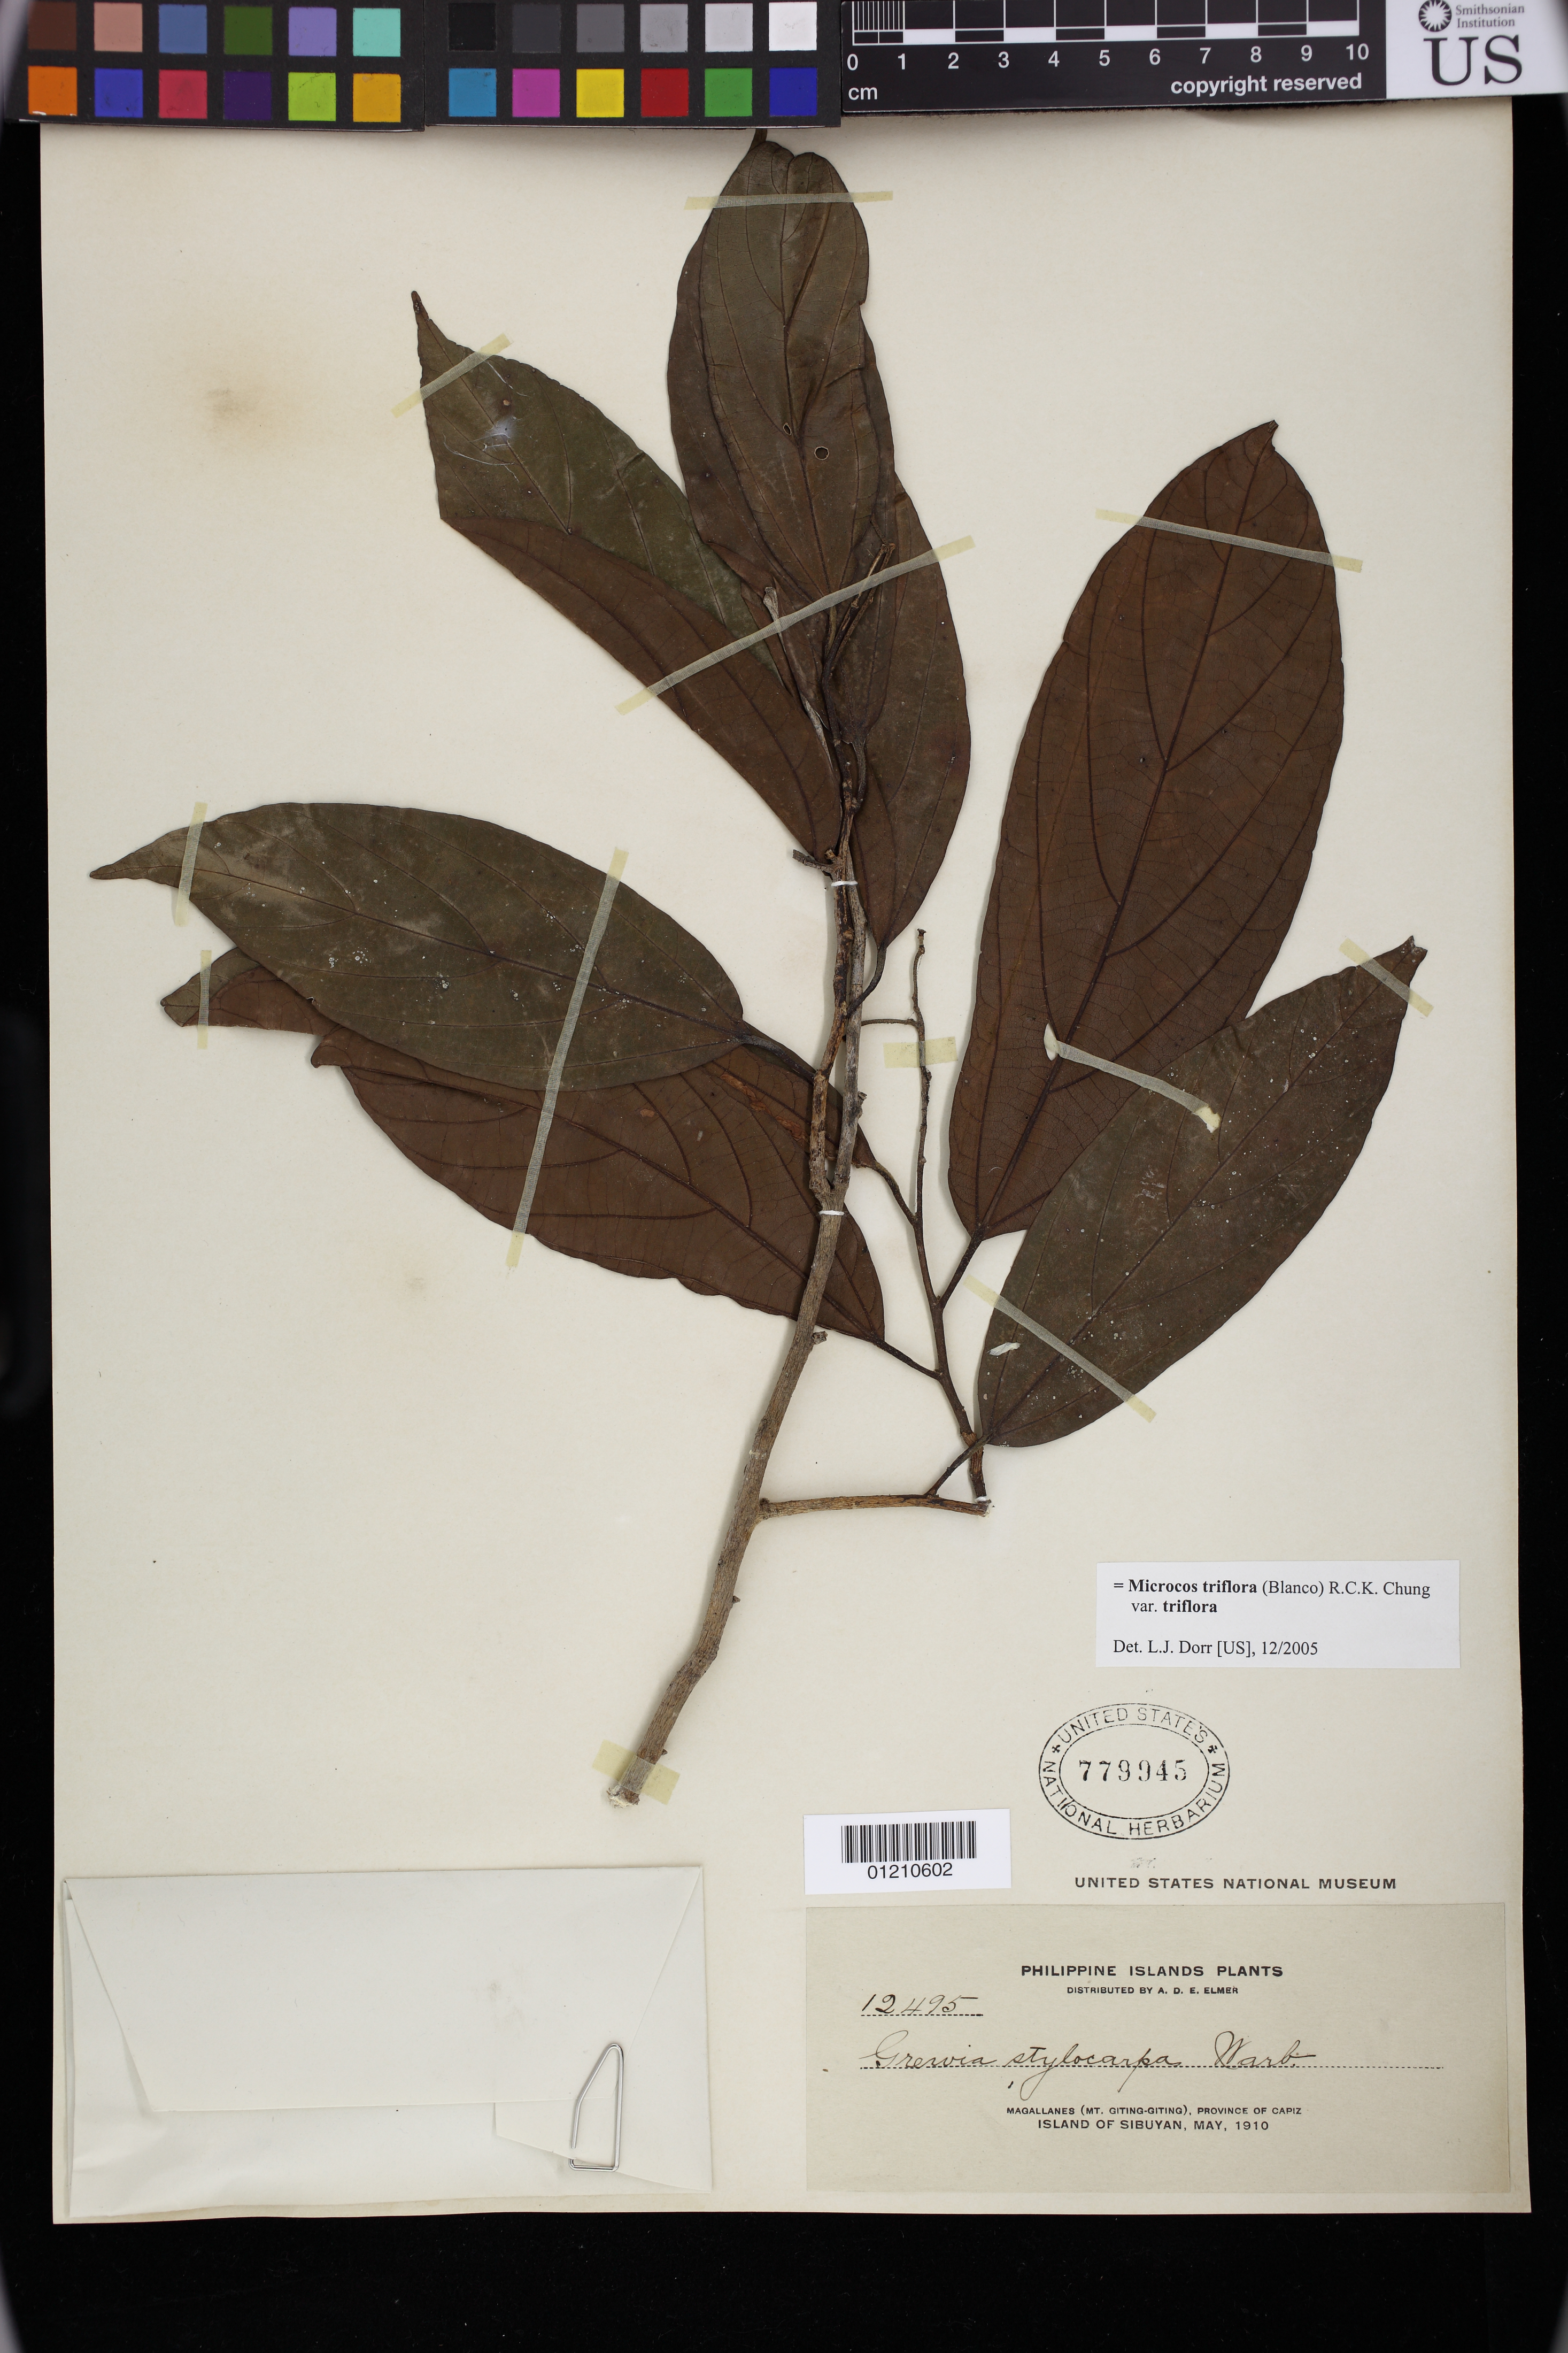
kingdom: Plantae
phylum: Tracheophyta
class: Magnoliopsida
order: Malvales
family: Malvaceae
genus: Microcos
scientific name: Microcos triflora var. triflora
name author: (Blanco) R.C.K. Chung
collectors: A. D. E. Elmer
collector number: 12495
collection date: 1910-05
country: Philippines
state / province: Mimaropa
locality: Magdiwang (Magallanes), (Mt. Giting-Giting) {Mt. Guiting-Guiting}; Sibuyan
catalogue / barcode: US 779945